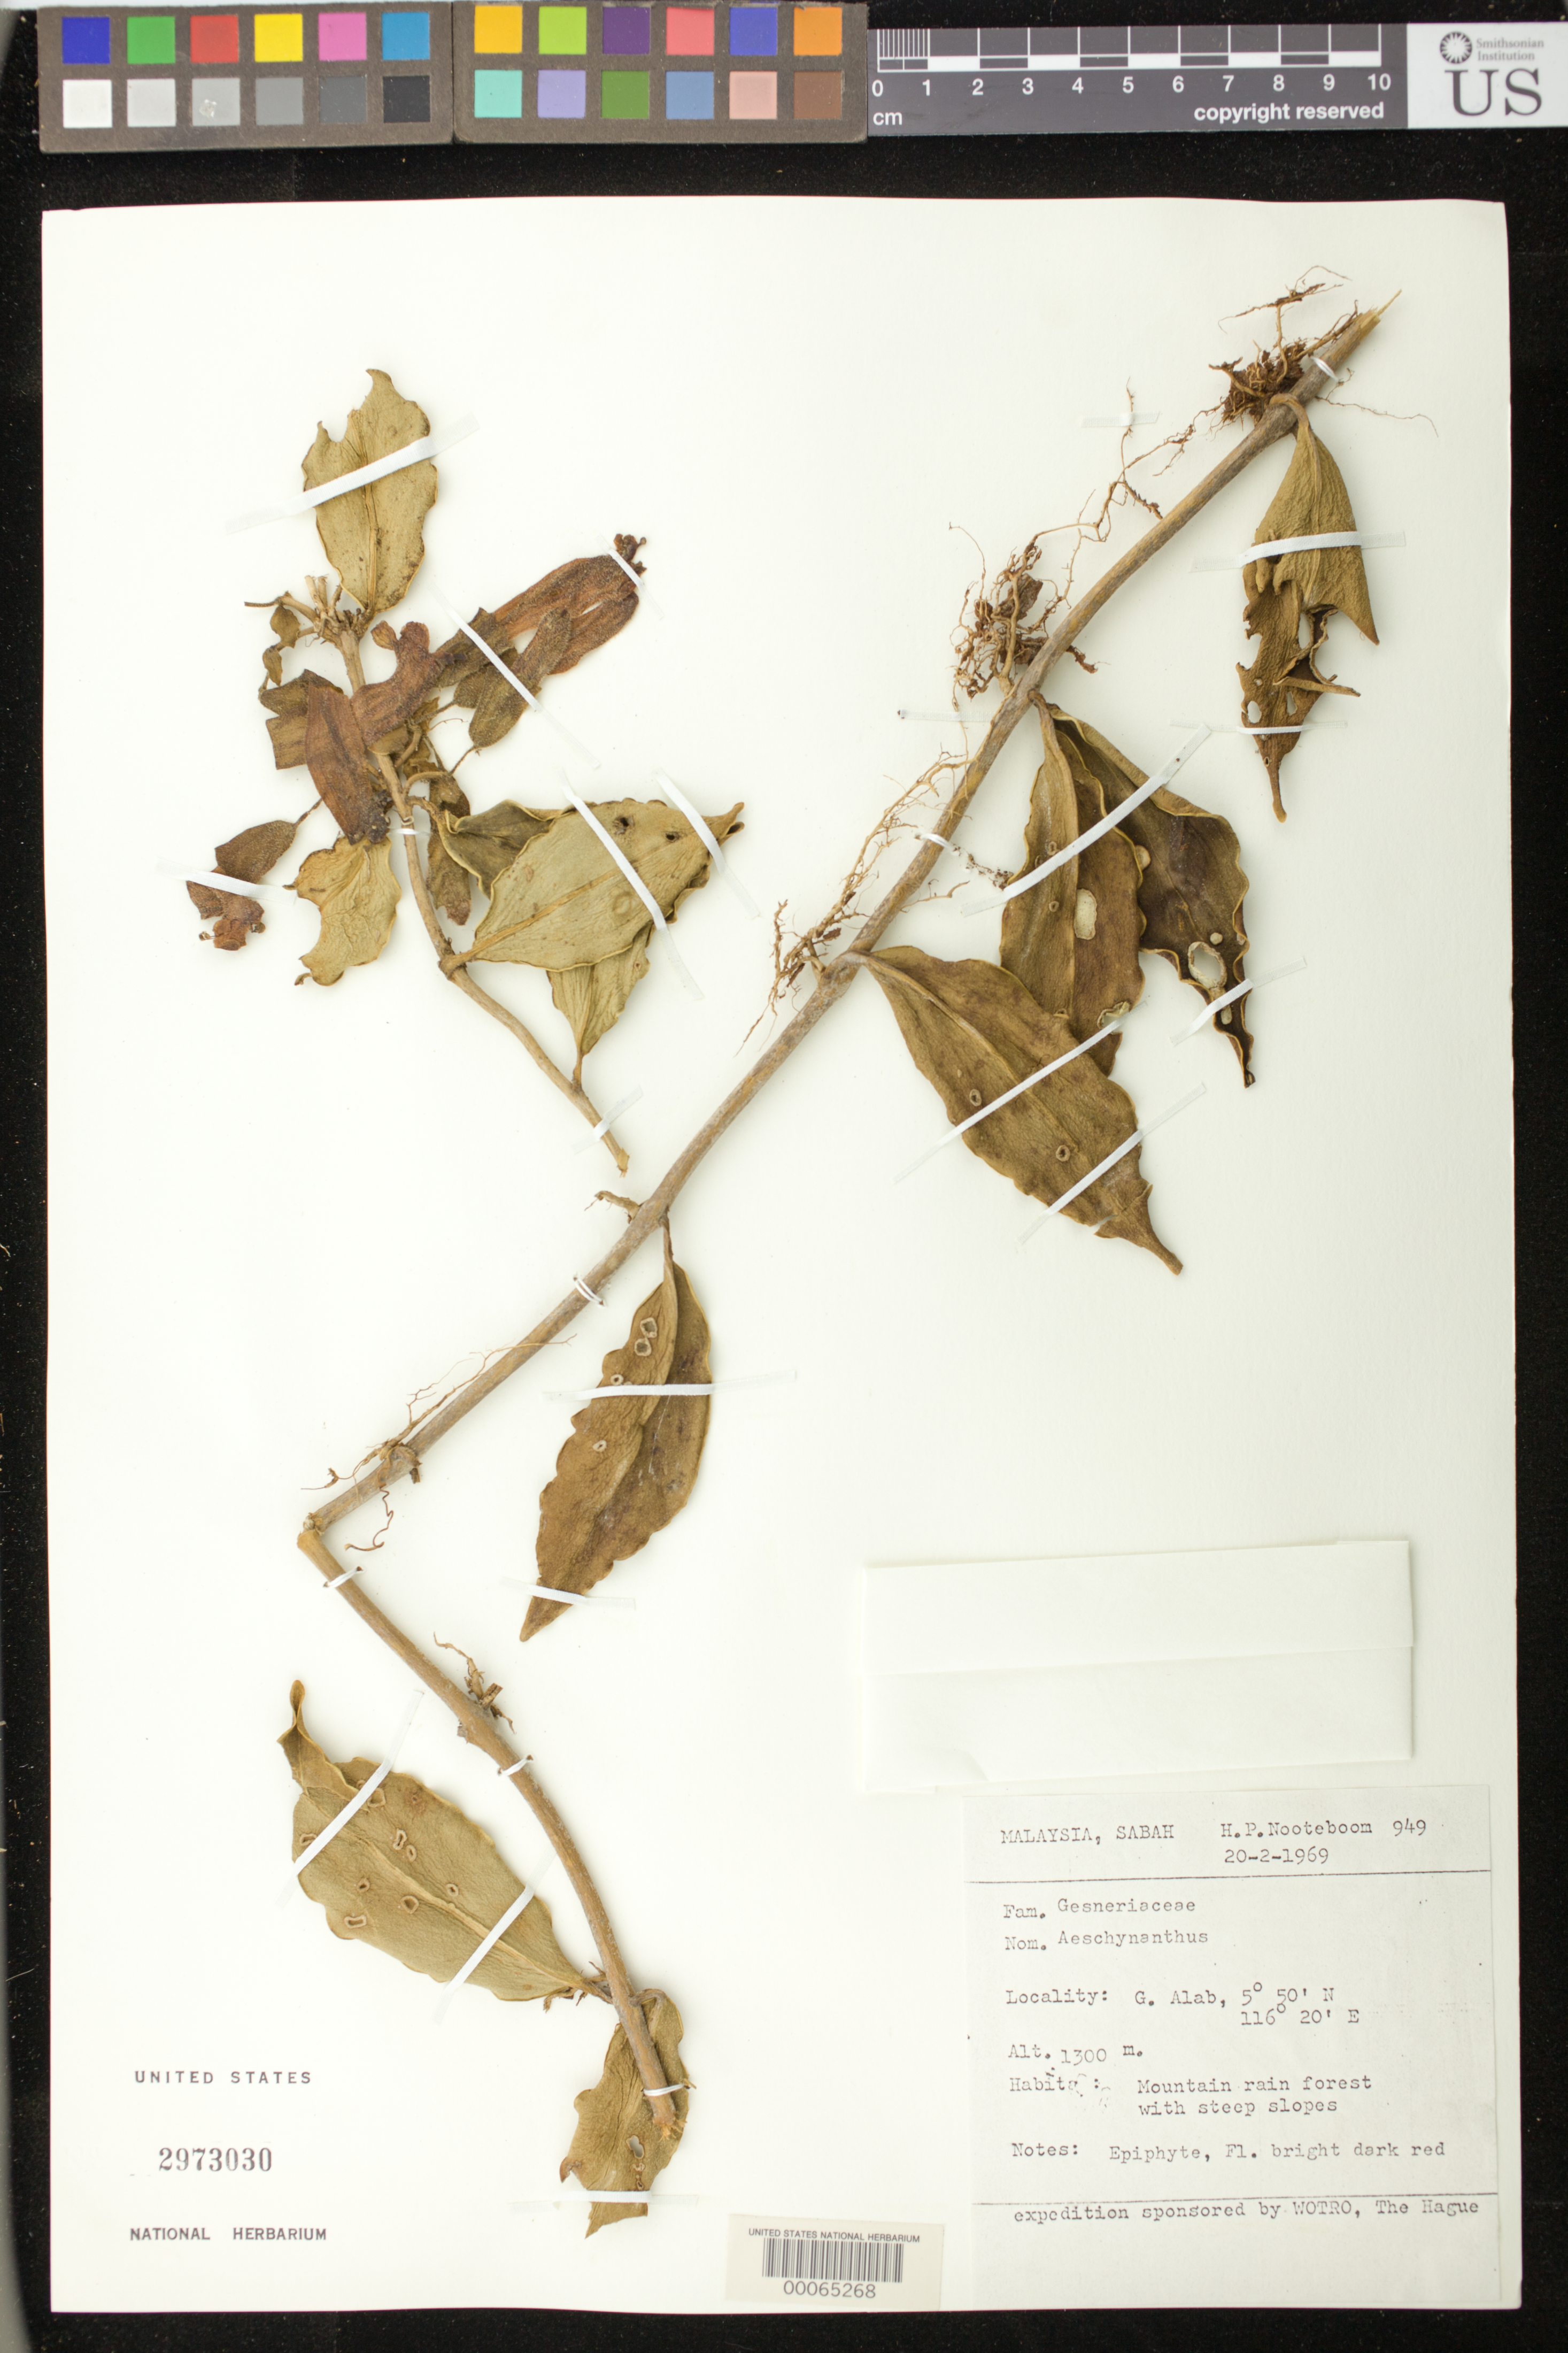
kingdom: Plantae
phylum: Tracheophyta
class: Magnoliopsida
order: Lamiales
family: Gesneriaceae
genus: Aeschynanthus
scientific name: Aeschynanthus sp.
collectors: H. P. Nooteboom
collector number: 949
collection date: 1969-02-20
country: Malaysia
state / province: Sabah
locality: G. Alab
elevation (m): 1300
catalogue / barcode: US 2973030